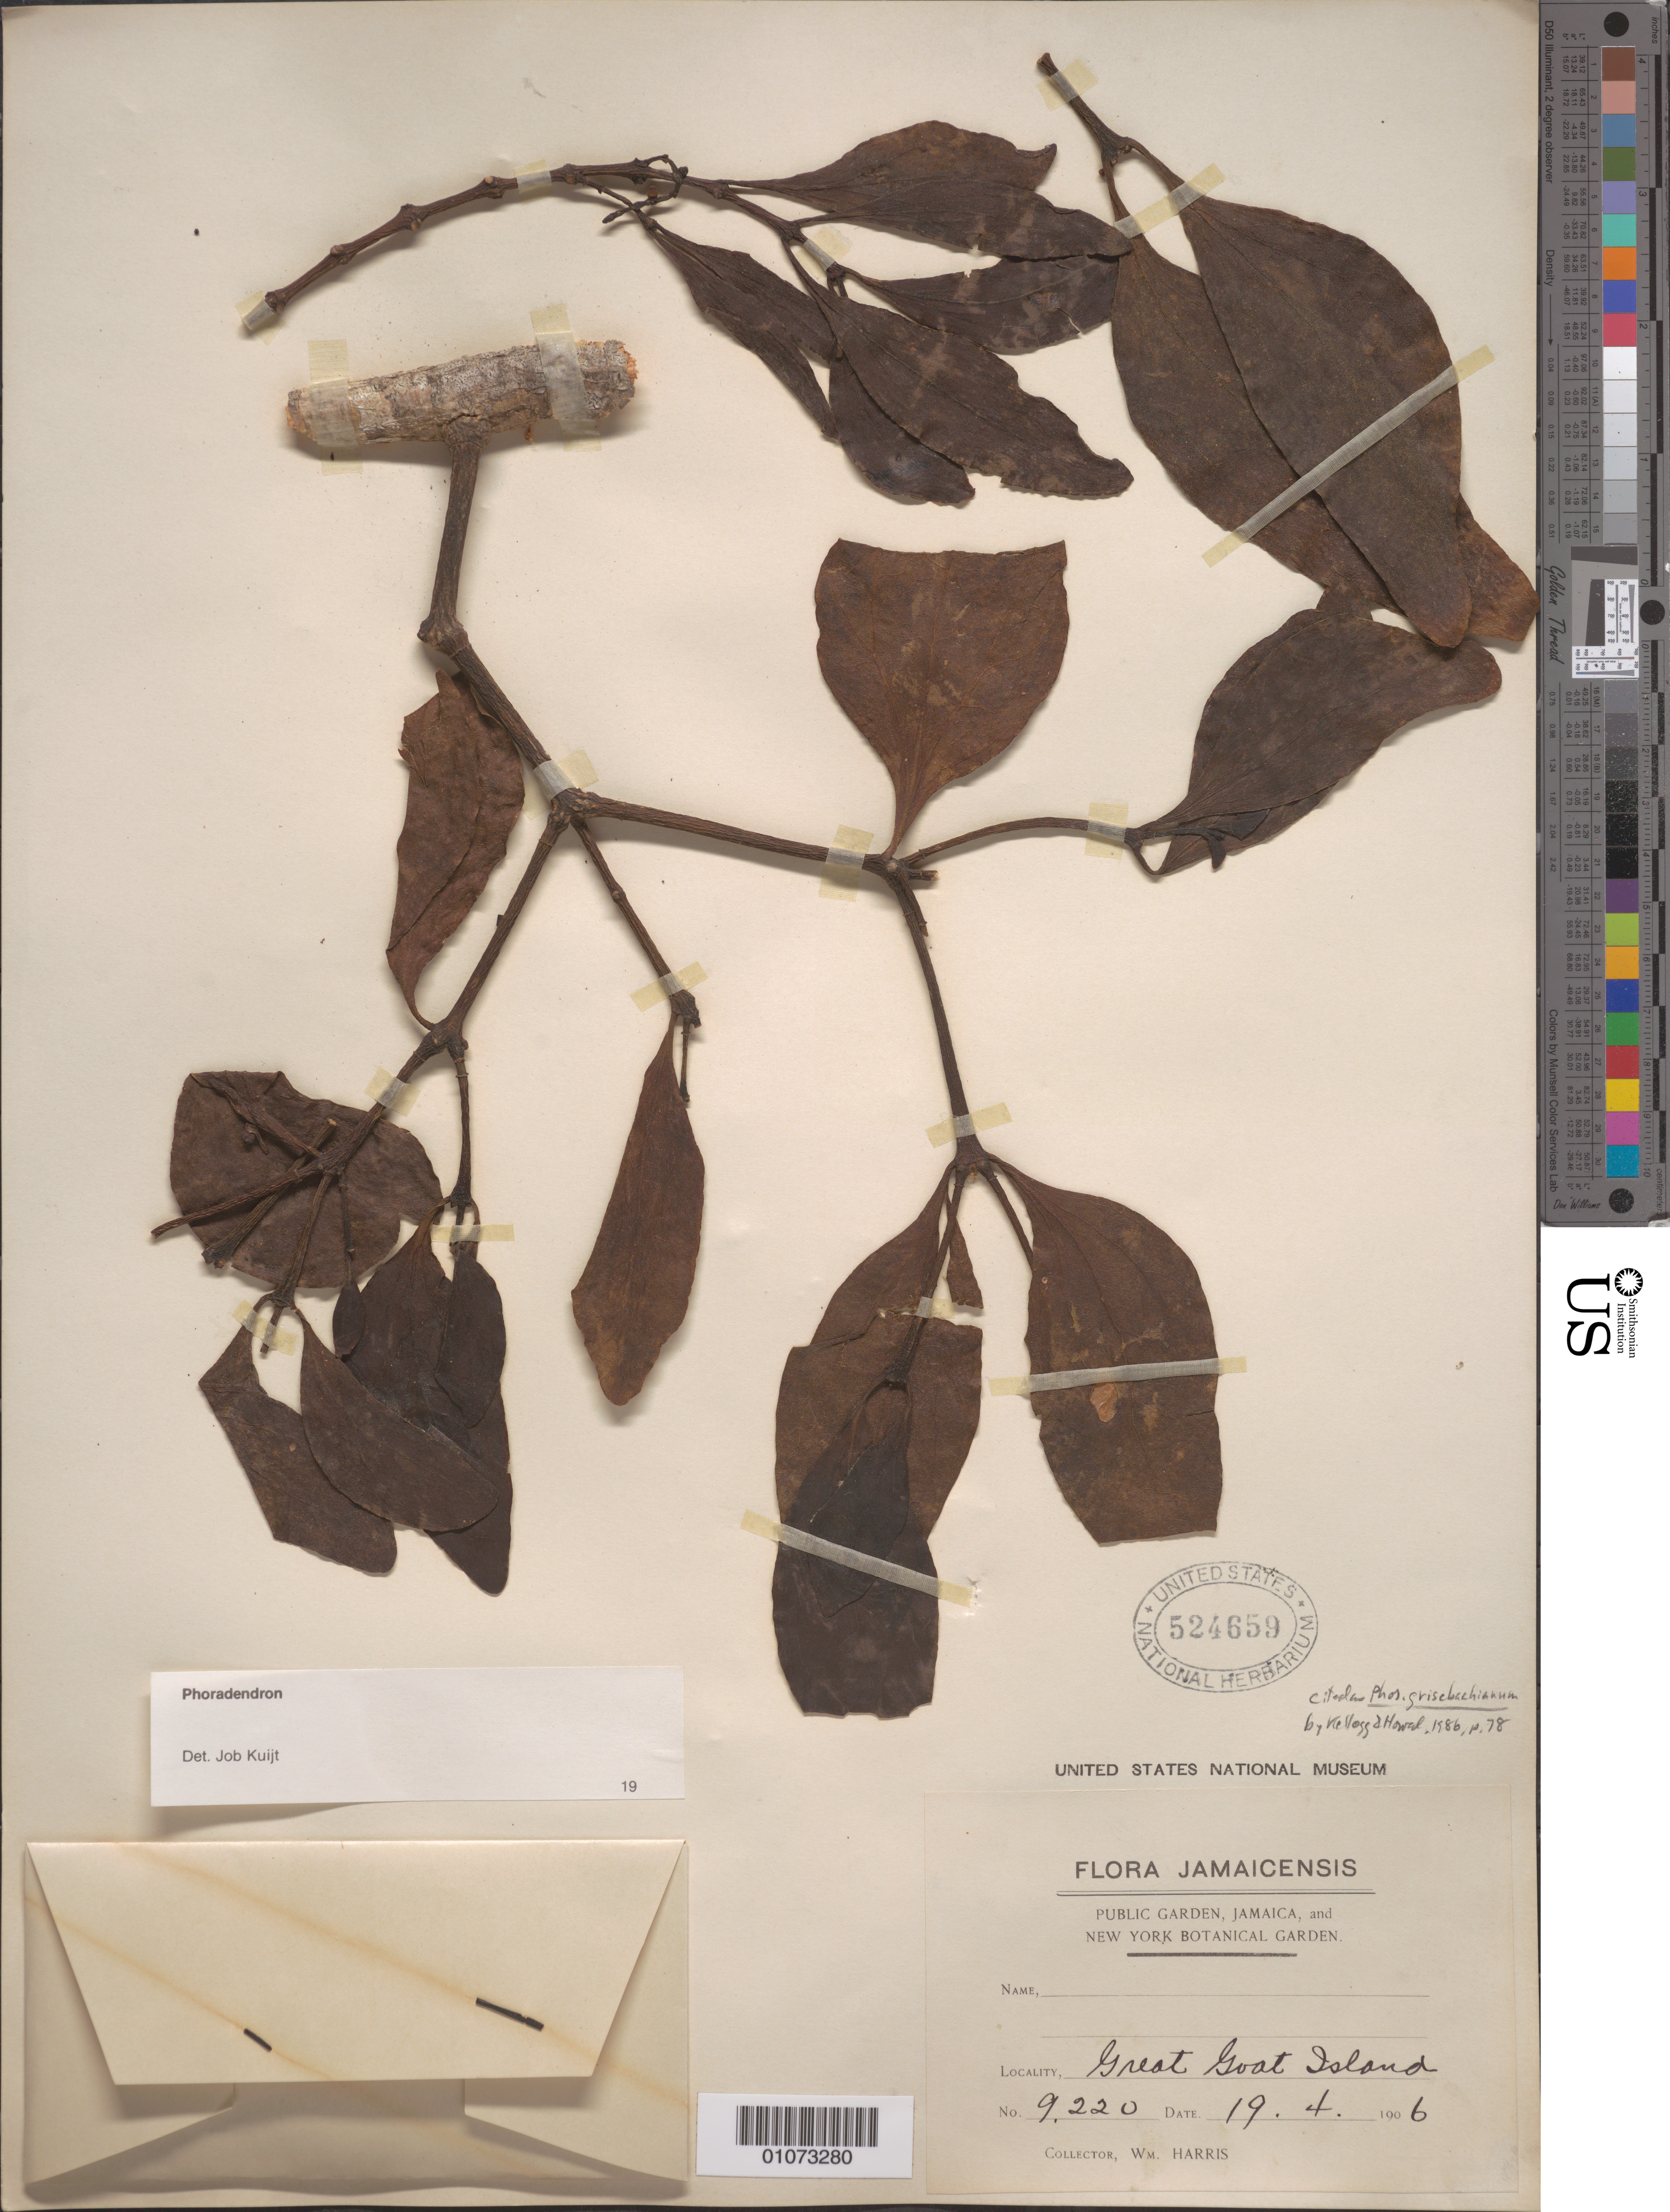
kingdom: Plantae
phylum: Tracheophyta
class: Magnoliopsida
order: Santalales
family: Viscaceae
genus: Phoradendron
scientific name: Phoradendron grisebachianum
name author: Eichler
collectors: W. H. Harris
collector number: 9220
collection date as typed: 19 Apr 1906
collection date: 1906-04-19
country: Jamaica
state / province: Saint Catherine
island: Great Goat Island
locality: Great Goat Island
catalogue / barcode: US 524659